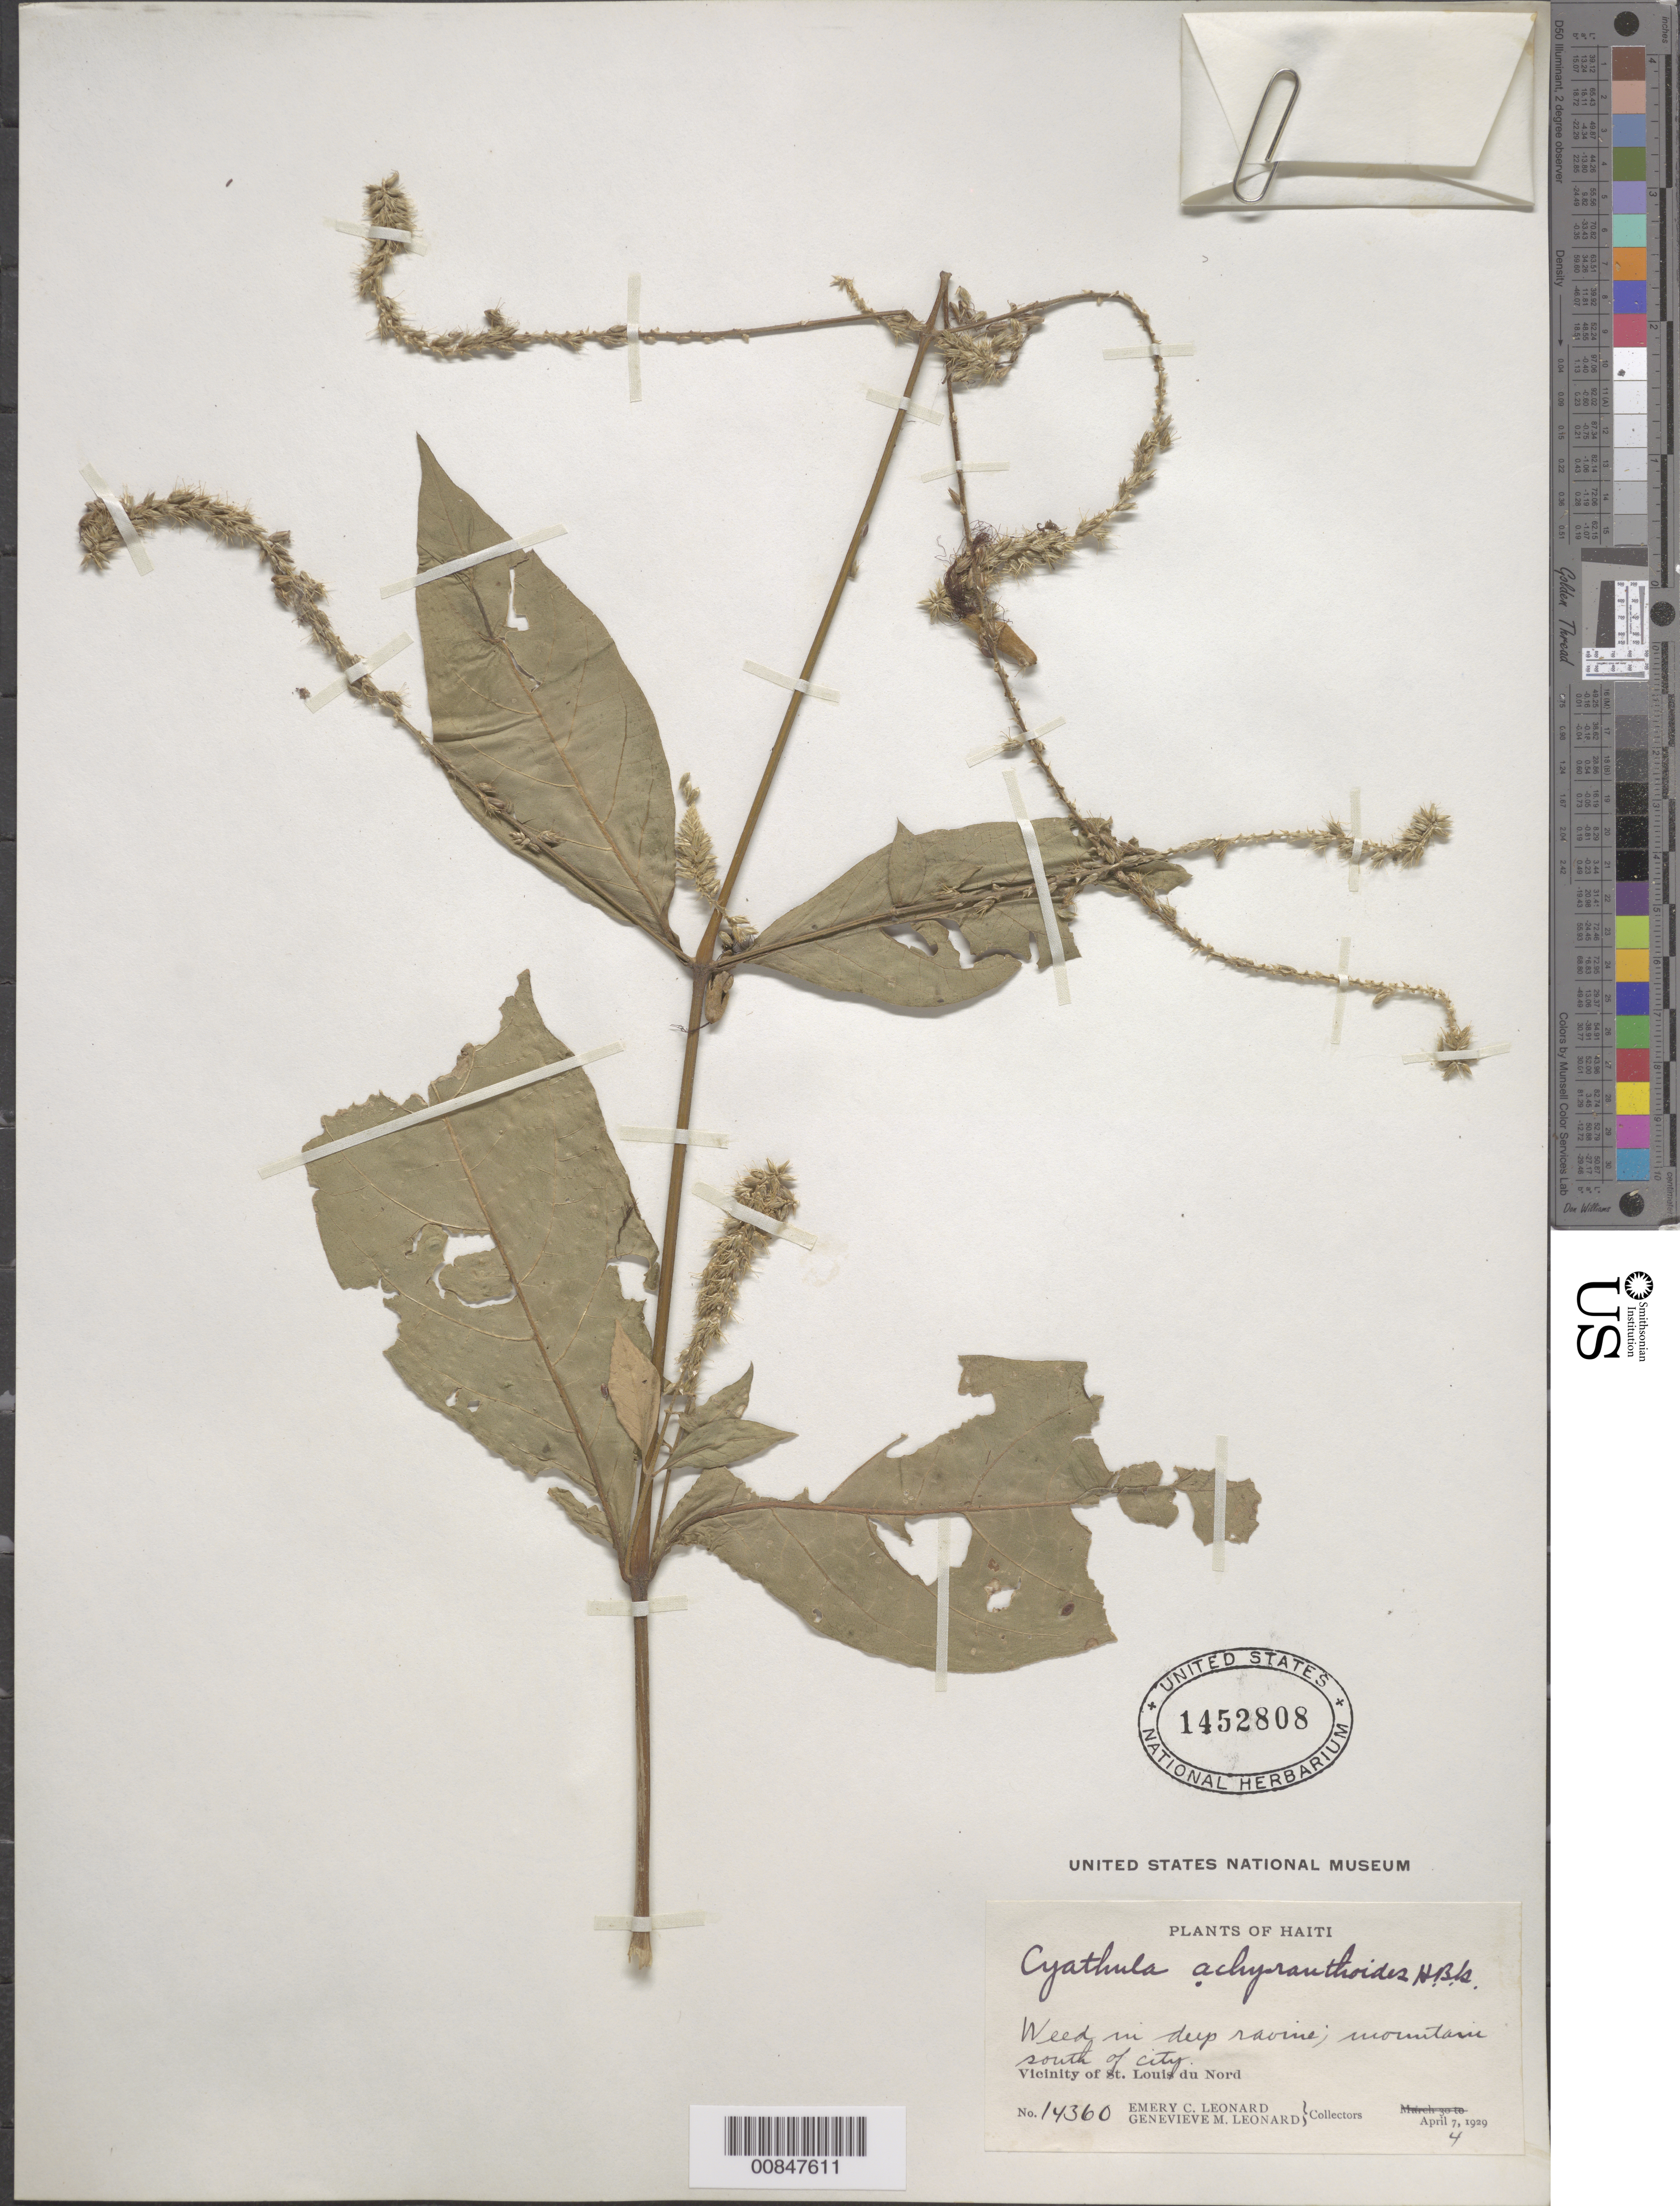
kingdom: Plantae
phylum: Tracheophyta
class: Magnoliopsida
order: Caryophyllales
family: Amaranthaceae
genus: Cyathula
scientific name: Cyathula achyranthoides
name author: (Kunth) Moq.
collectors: E. C. Leonard & G. M. Leonard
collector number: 14360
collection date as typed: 04 Apr 1929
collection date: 1929-04-04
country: Haiti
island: Hispaniola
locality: Vicinity of St. Louis du Nord. Mountain south of city.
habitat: In deep ravine.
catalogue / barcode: US 1452808